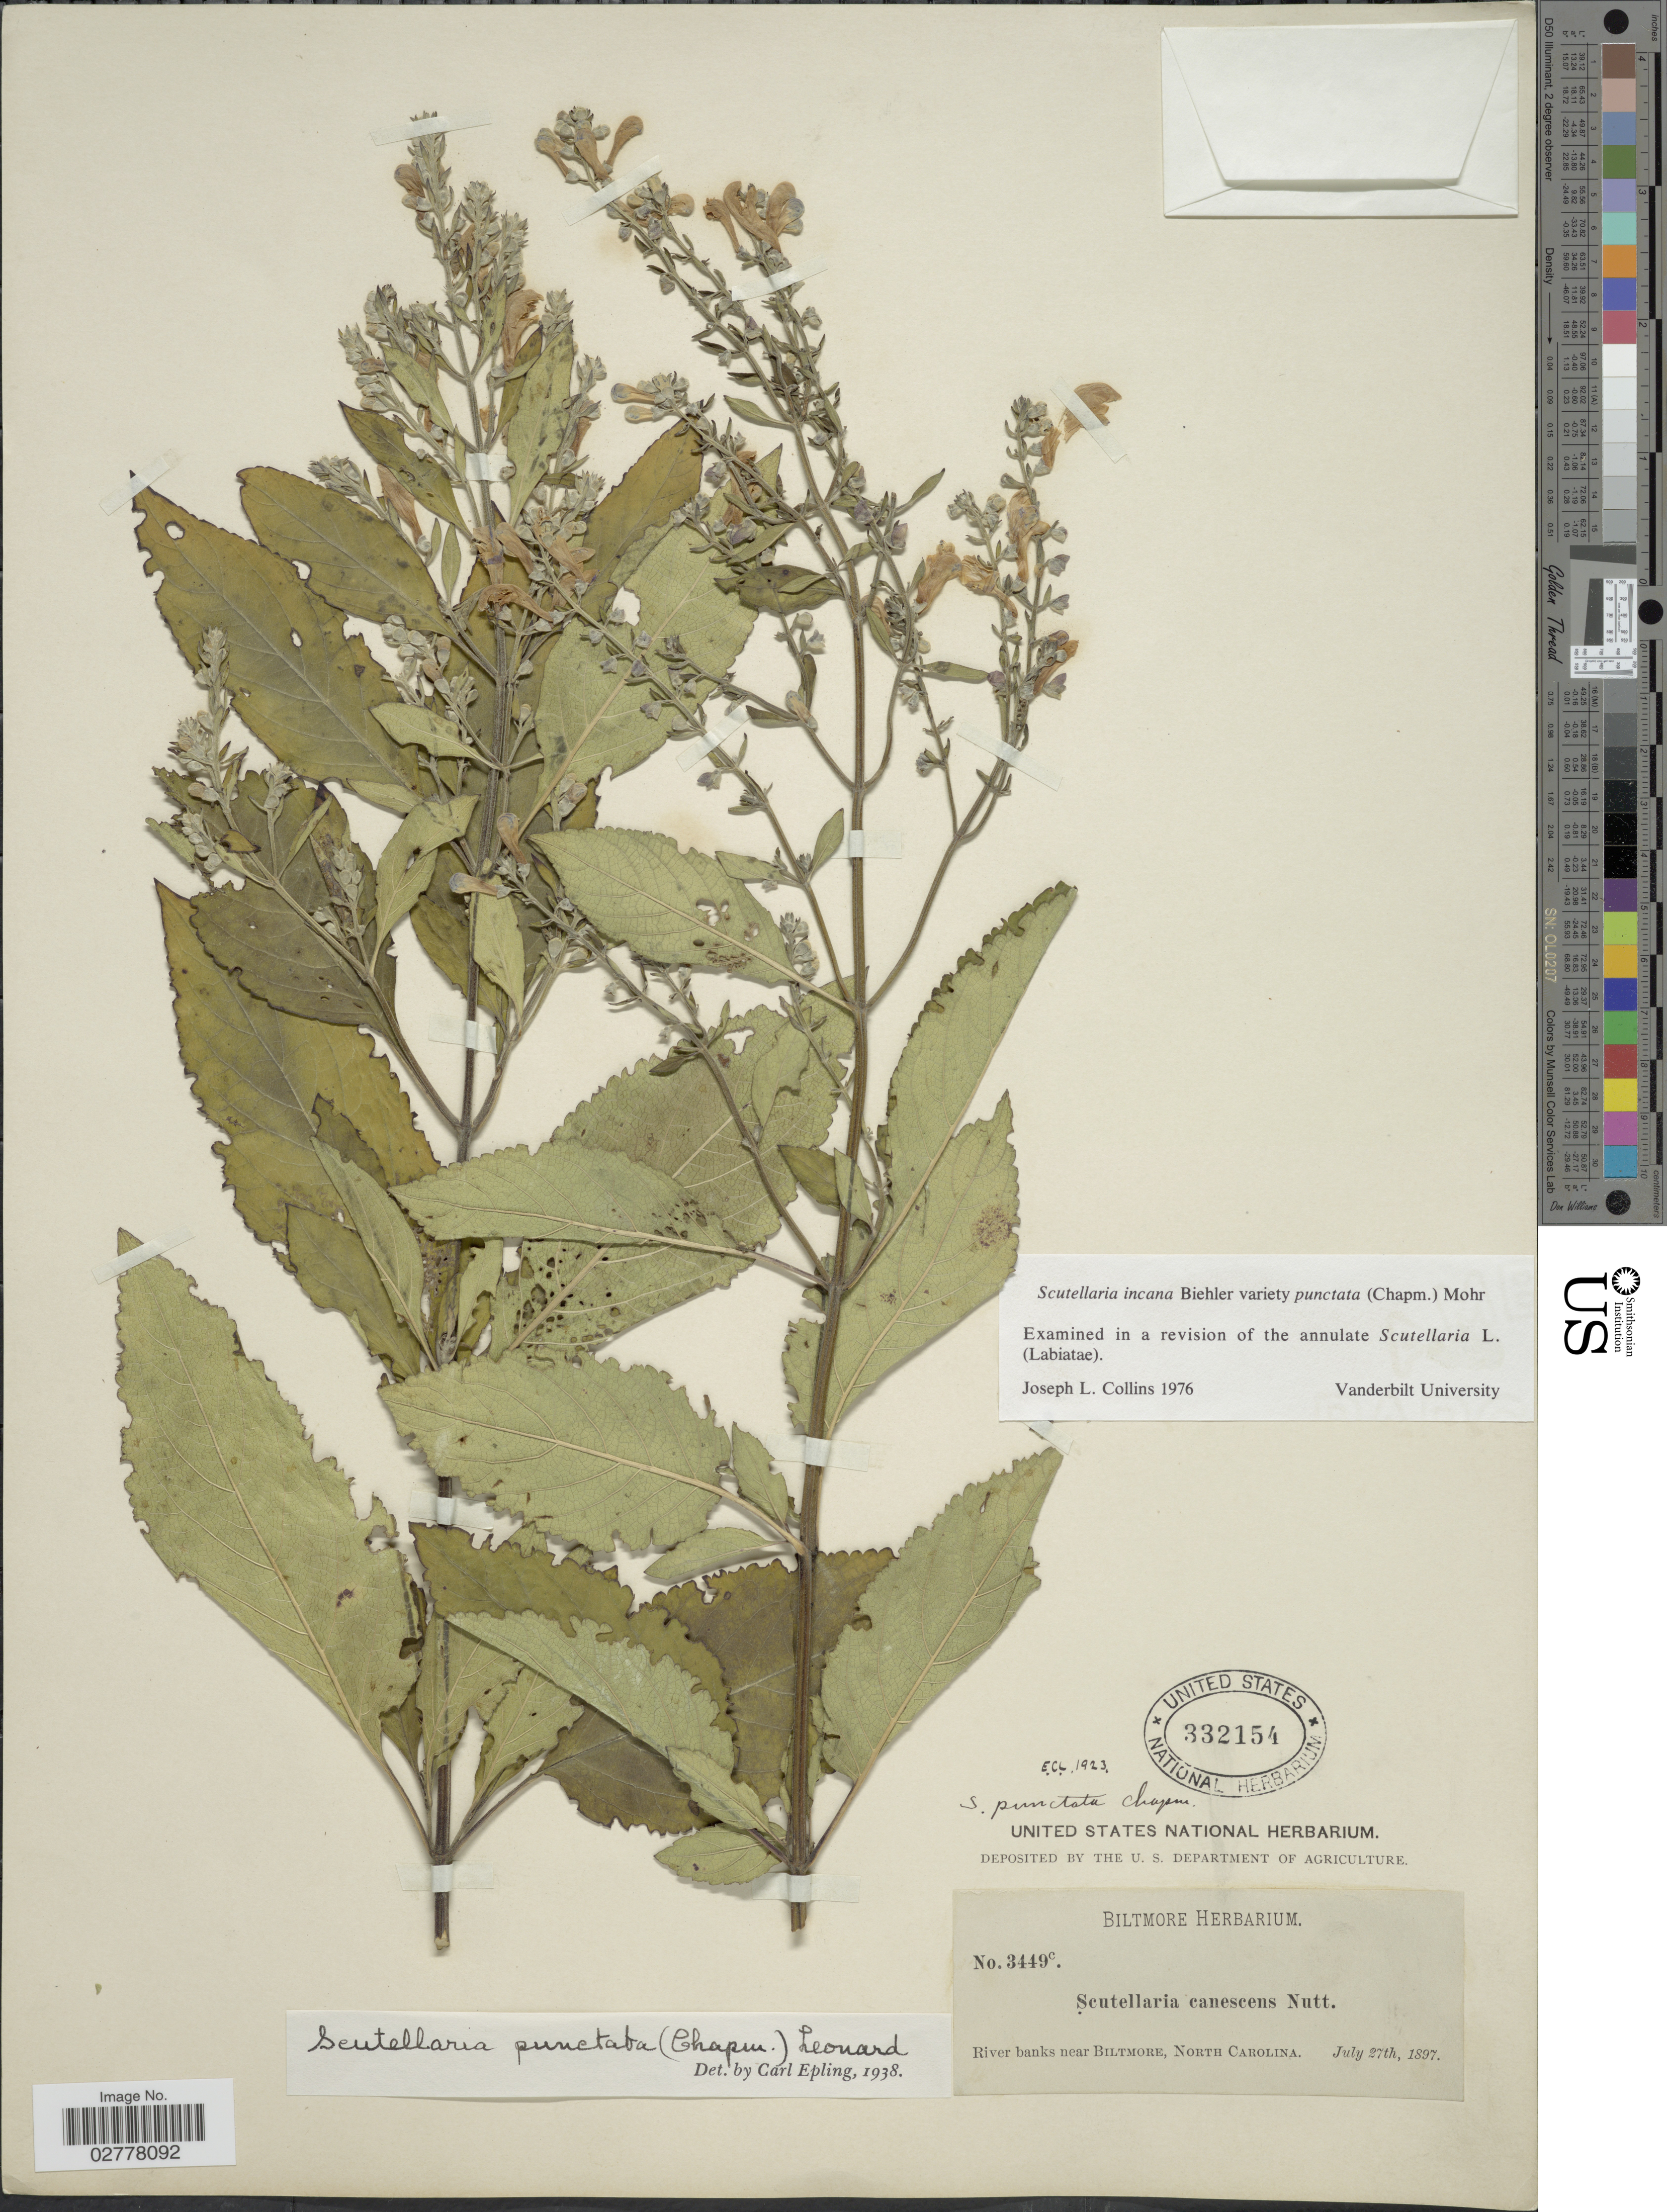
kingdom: Plantae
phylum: Tracheophyta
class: Magnoliopsida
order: Lamiales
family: Lamiaceae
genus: Scutellaria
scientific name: Scutellaria incana var. punctata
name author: (Chapm.) C. Mohr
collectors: ex herb. Biltmore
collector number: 3449c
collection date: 1897-07-27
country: United States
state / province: North Carolina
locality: River banks near Biltmore.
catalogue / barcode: US 332154